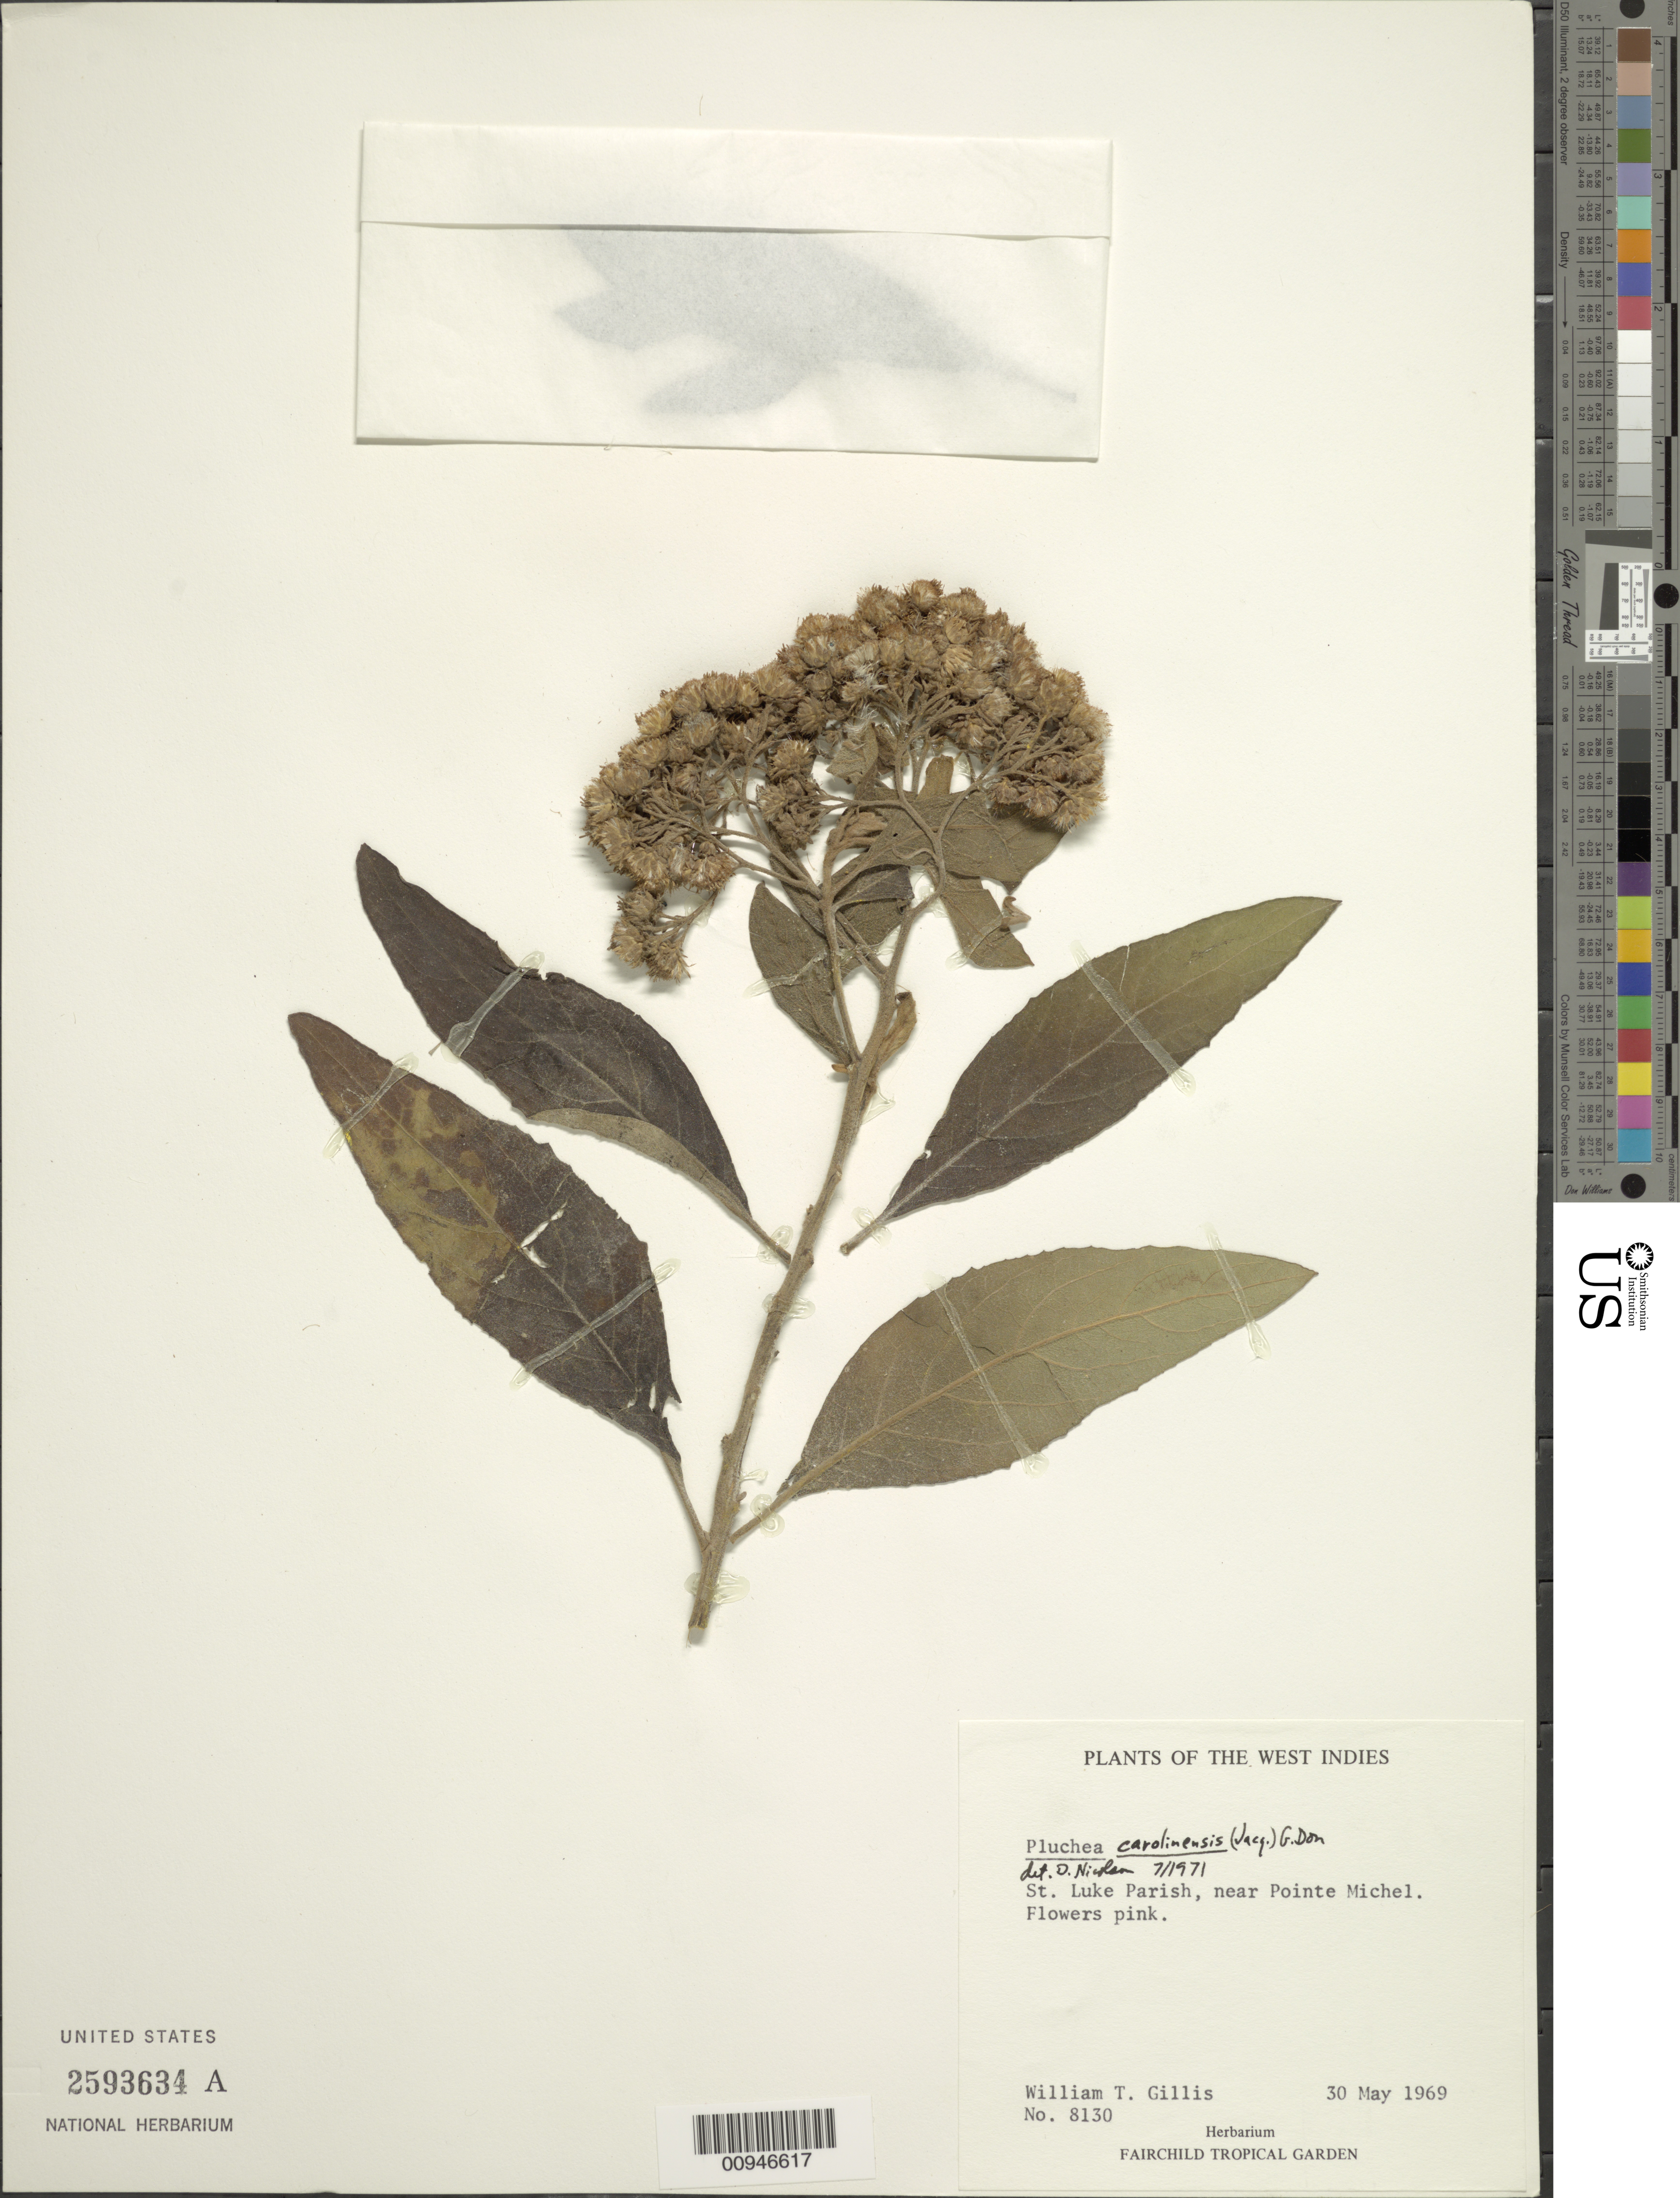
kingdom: Plantae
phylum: Tracheophyta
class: Magnoliopsida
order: Asterales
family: Asteraceae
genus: Pluchea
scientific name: Pluchea carolinensis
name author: (Jacq.) D. Don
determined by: Nicolson, Dan H.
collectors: W. T. Gillis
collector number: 8130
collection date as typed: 30 May 1969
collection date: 1969-05-30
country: Dominica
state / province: St. Luke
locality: Near Pointe Michel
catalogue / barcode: US 2593634